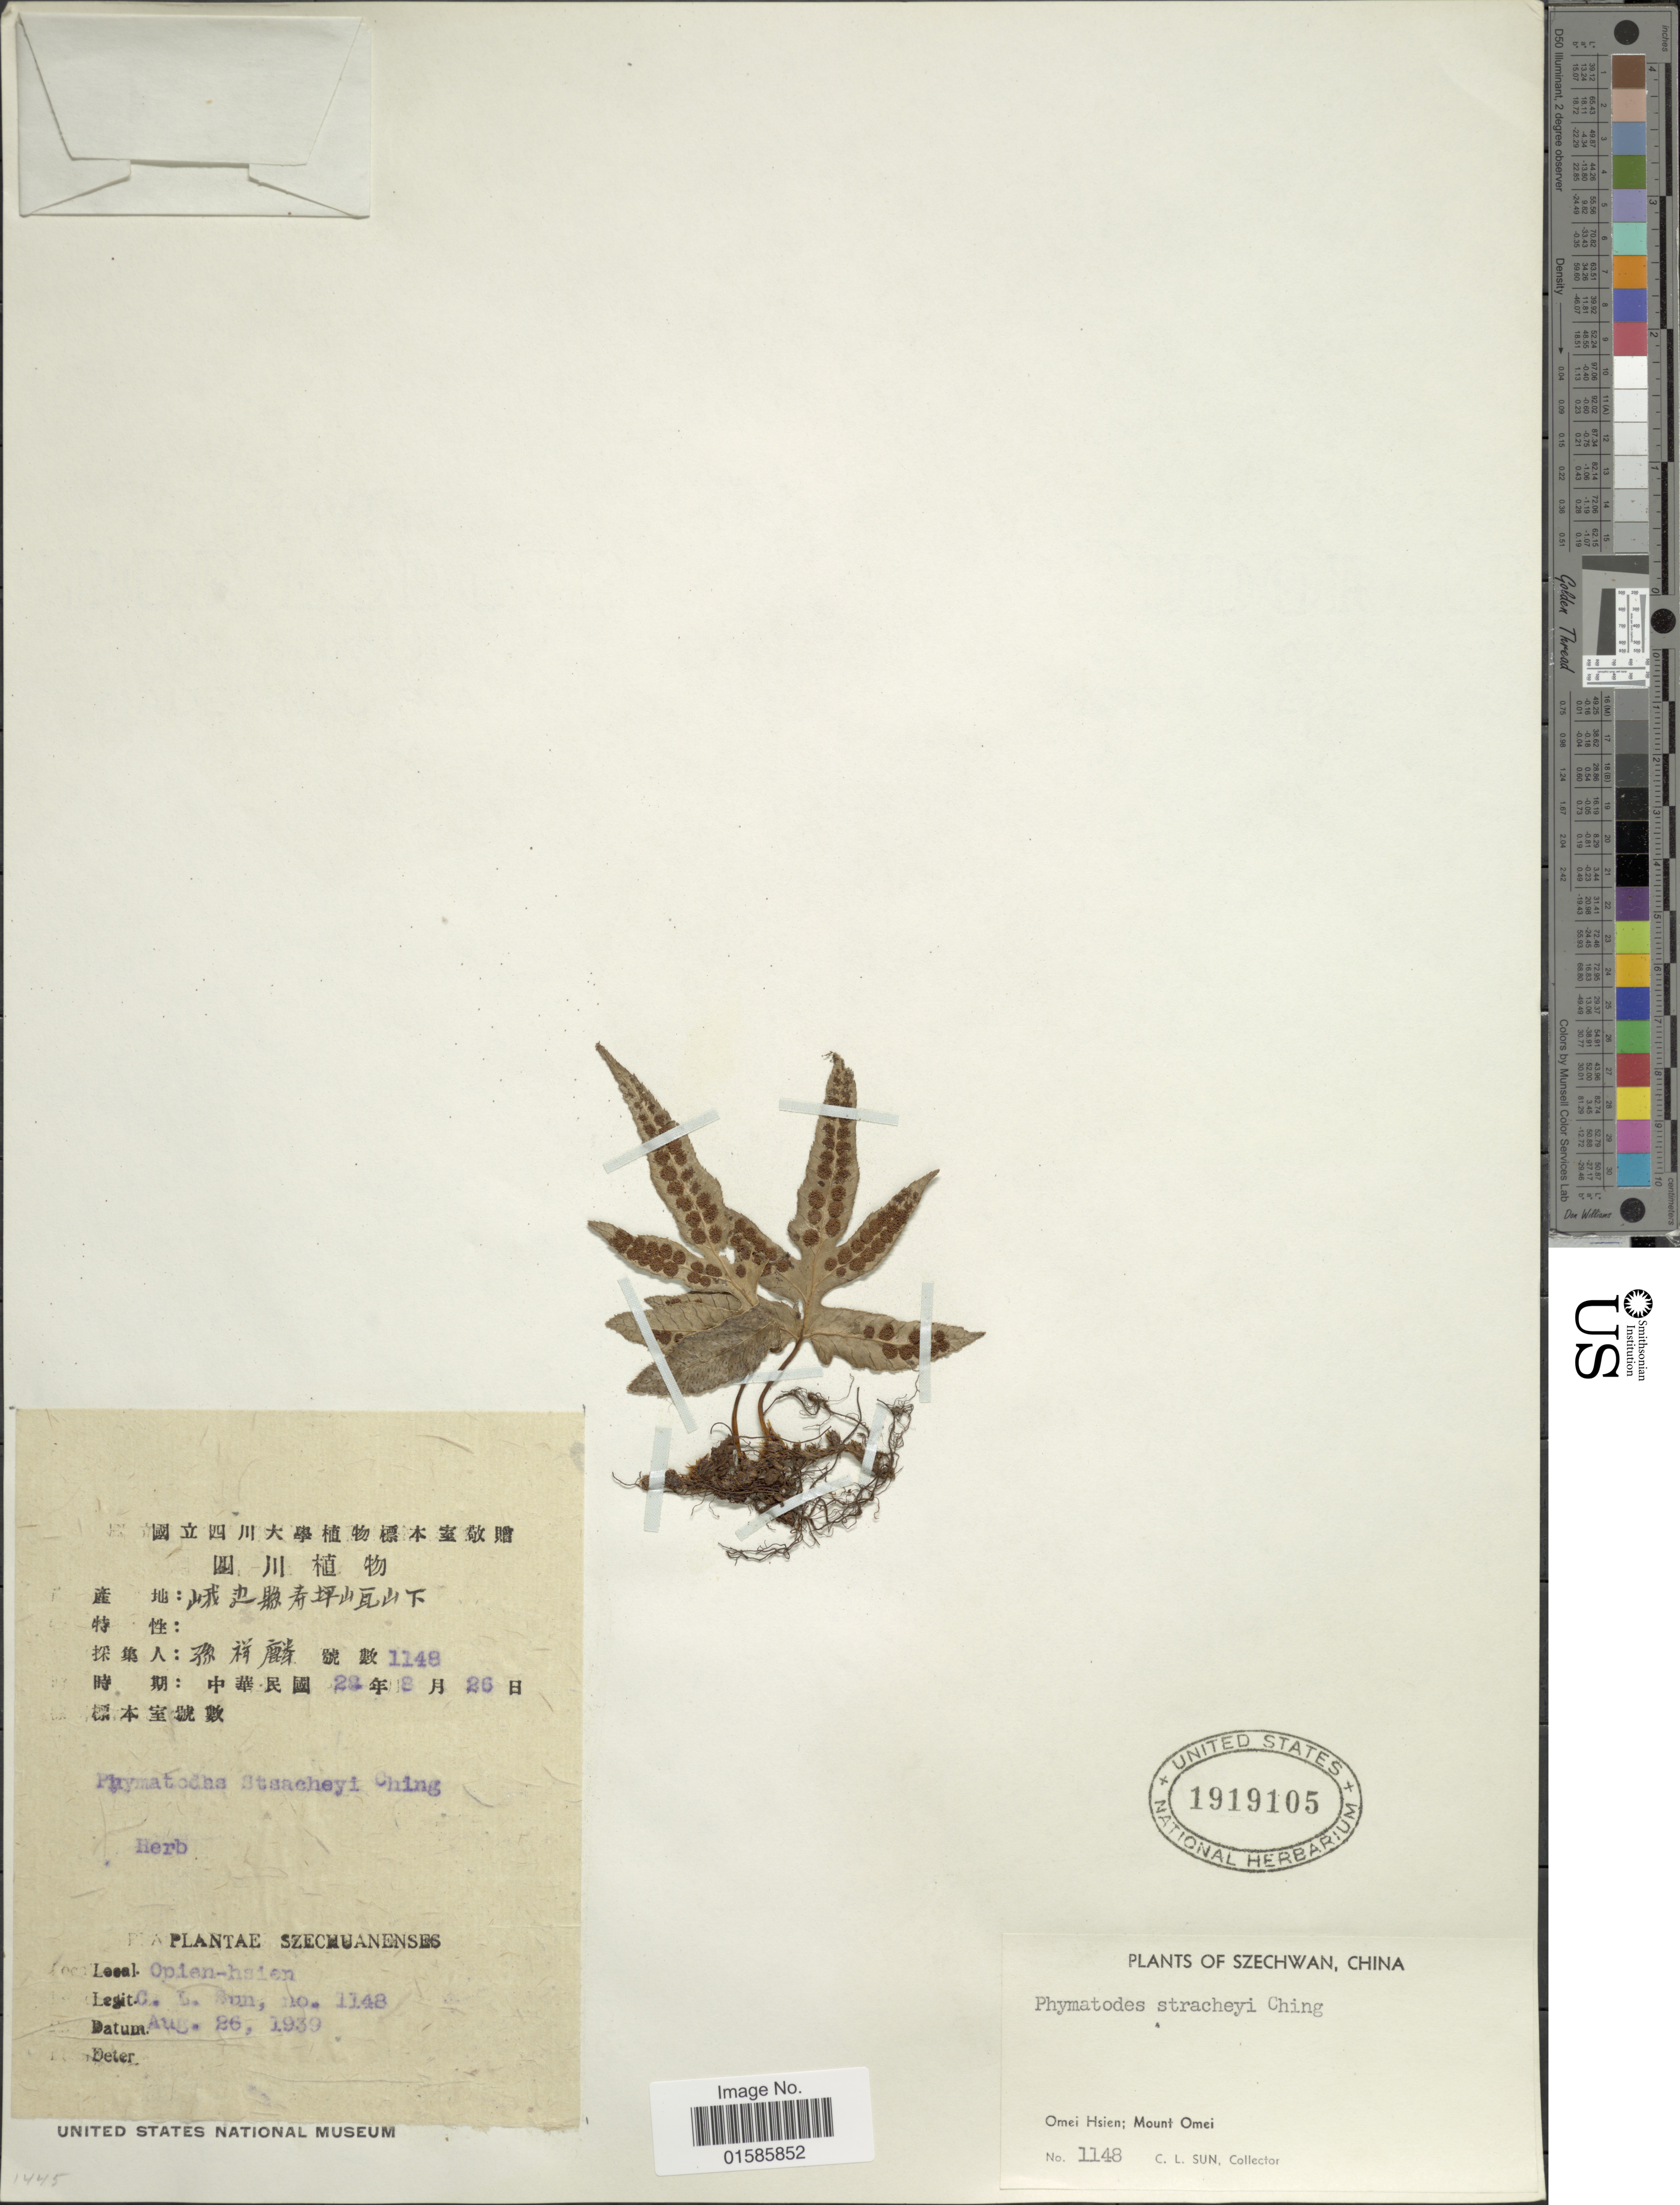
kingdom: Plantae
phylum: Tracheophyta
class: Polypodiopsida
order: Polypodiales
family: Polypodiaceae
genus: Microsorum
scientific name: Microsorum malacodon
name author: (Hook.)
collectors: C. Sun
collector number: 1148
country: China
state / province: Sichuan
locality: Szechwan, Omei Hsien; Mount Omei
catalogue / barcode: US 1919105